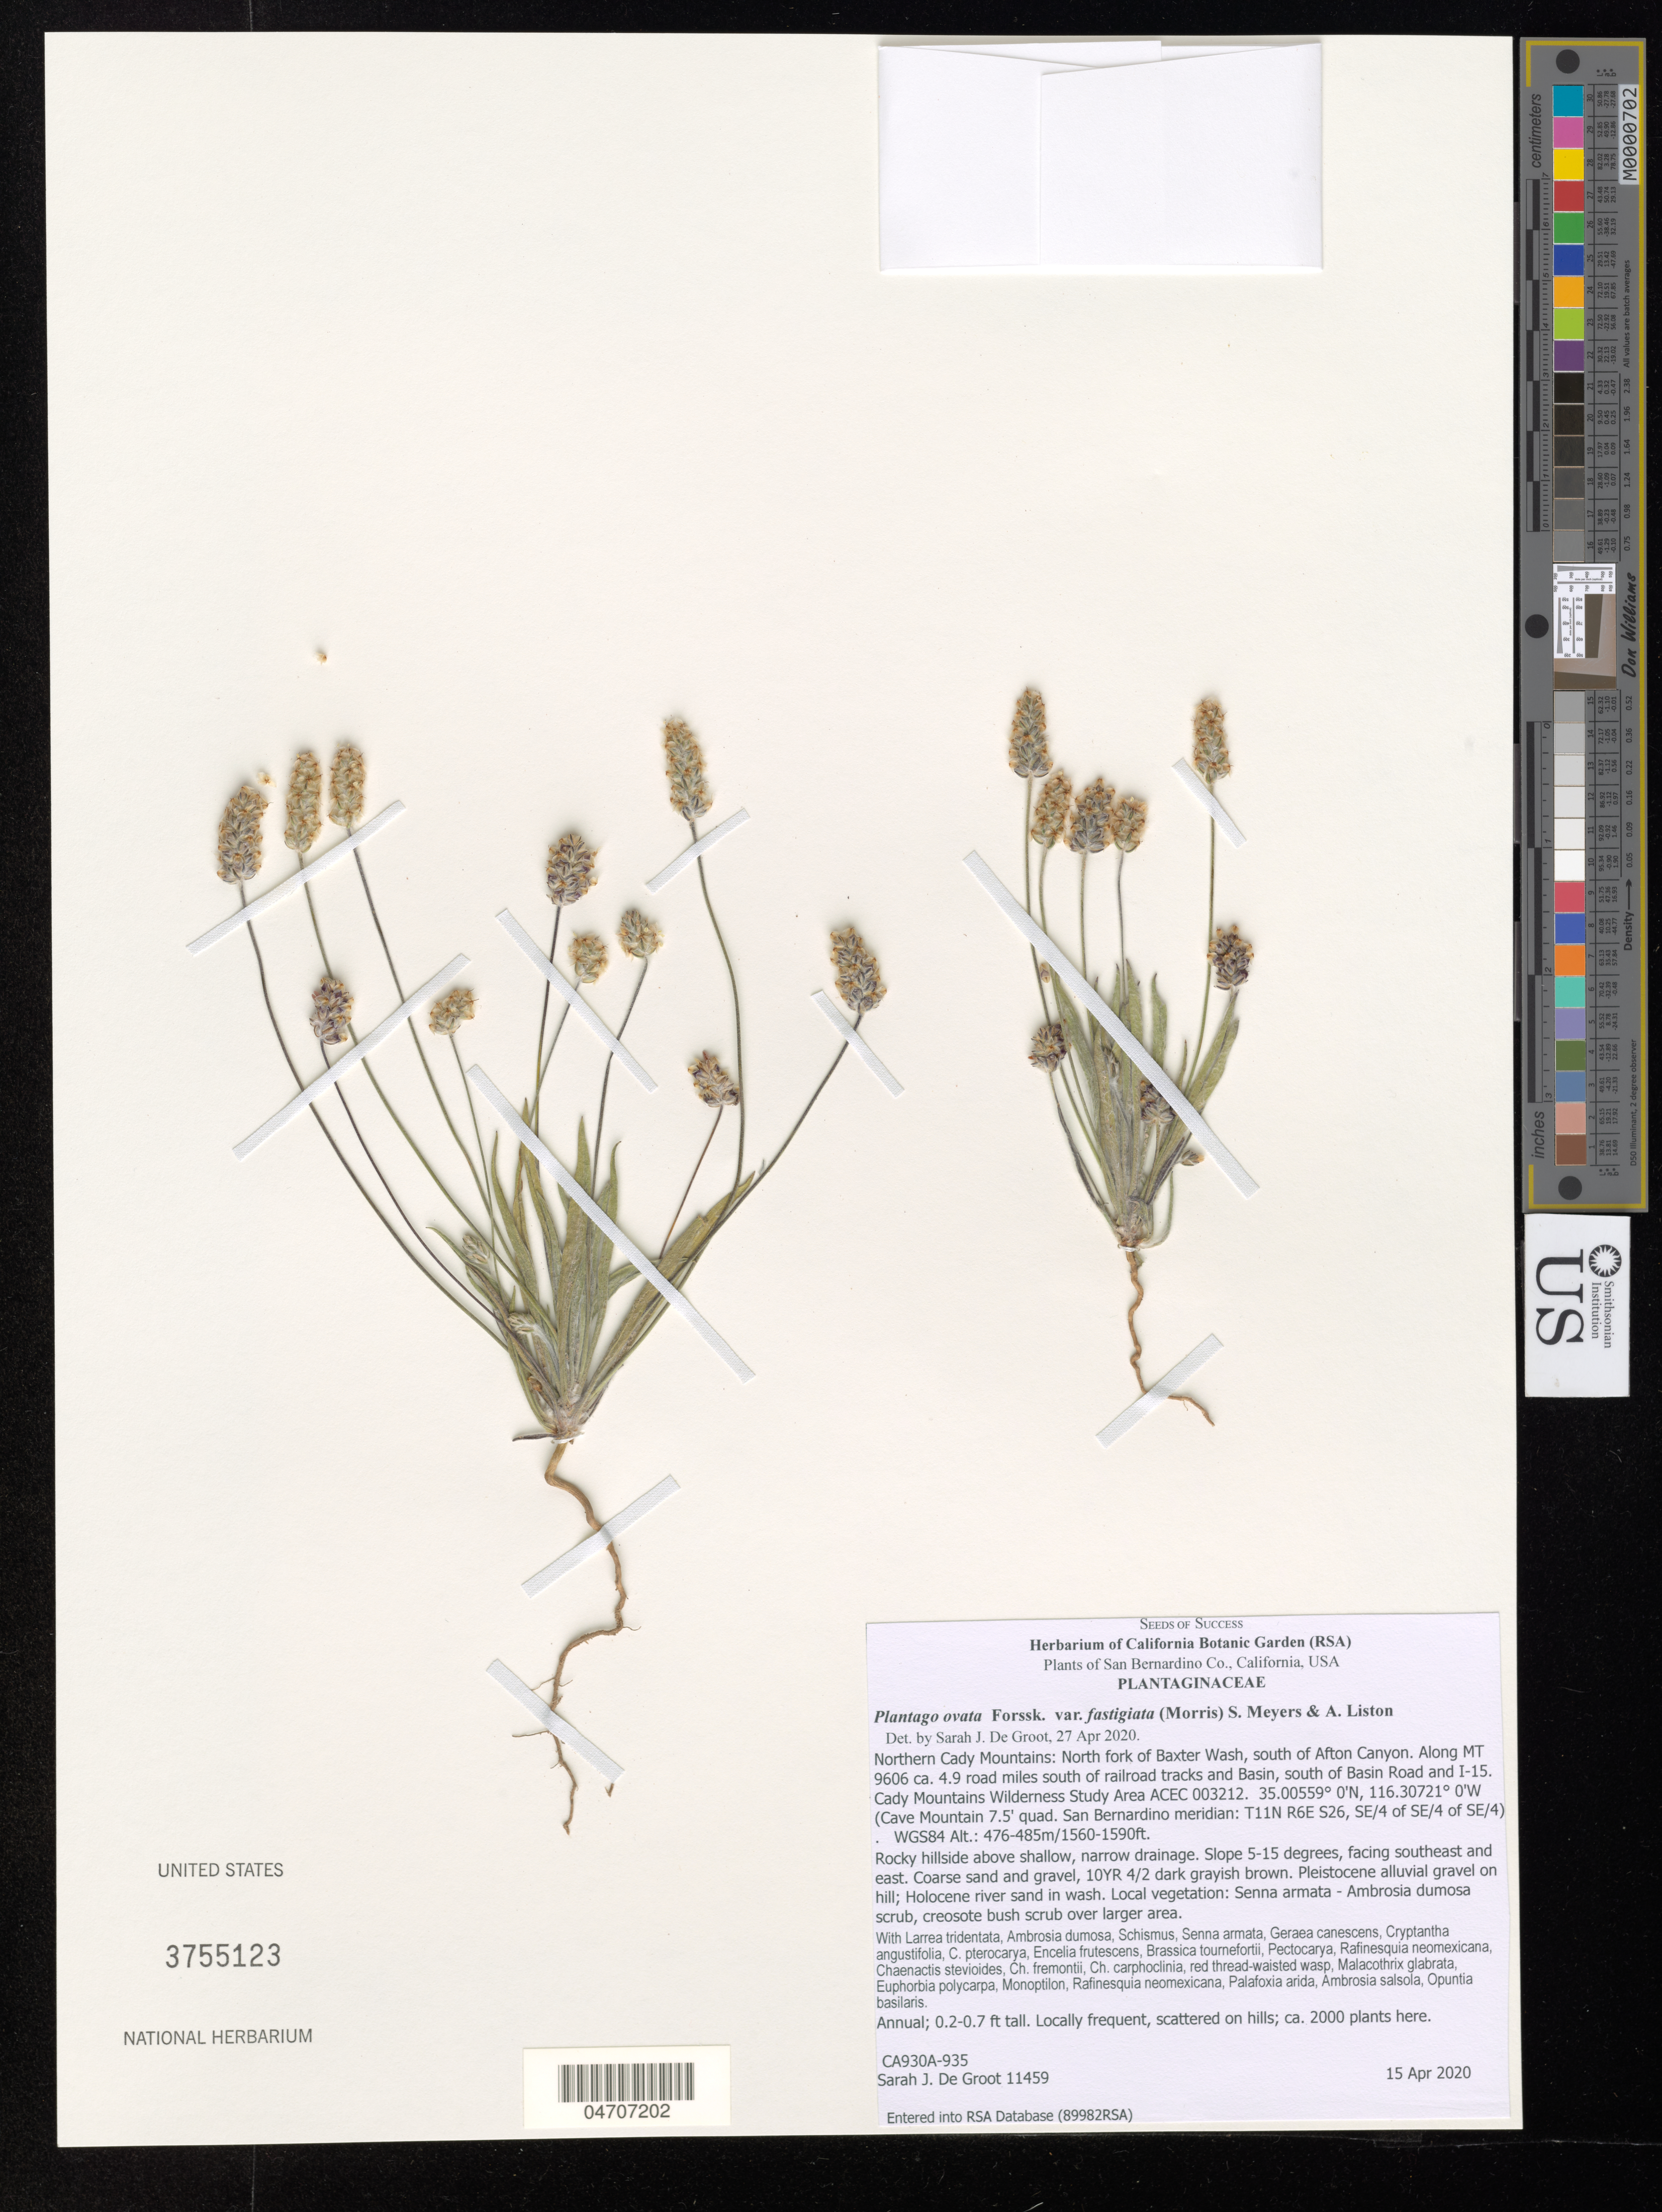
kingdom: Plantae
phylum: Tracheophyta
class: Magnoliopsida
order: Lamiales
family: Plantaginaceae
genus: Plantago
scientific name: Plantago ovata var. fastigiata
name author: (E. Morris) Meyers & Liston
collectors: S. De Groot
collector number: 11459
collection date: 2020-04-15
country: United States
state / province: California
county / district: San Bernardino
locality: San Bernardino Co. Northern Cady Mountains: North fork of Baxter Wash, south of Afton Canyon. Along MT 9606 ca. 4.9 road miles south of railroad tracks and Basin, south of Basin road and I-15. Cady Mountains Wilderness Study Area ACEC 003212. (Cave Mountain 7.5' quad. San Bernardino meridian: T11N R6E S26, Se/4 of SE/4 of SE/4). WGS84.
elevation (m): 476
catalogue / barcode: US 3755123